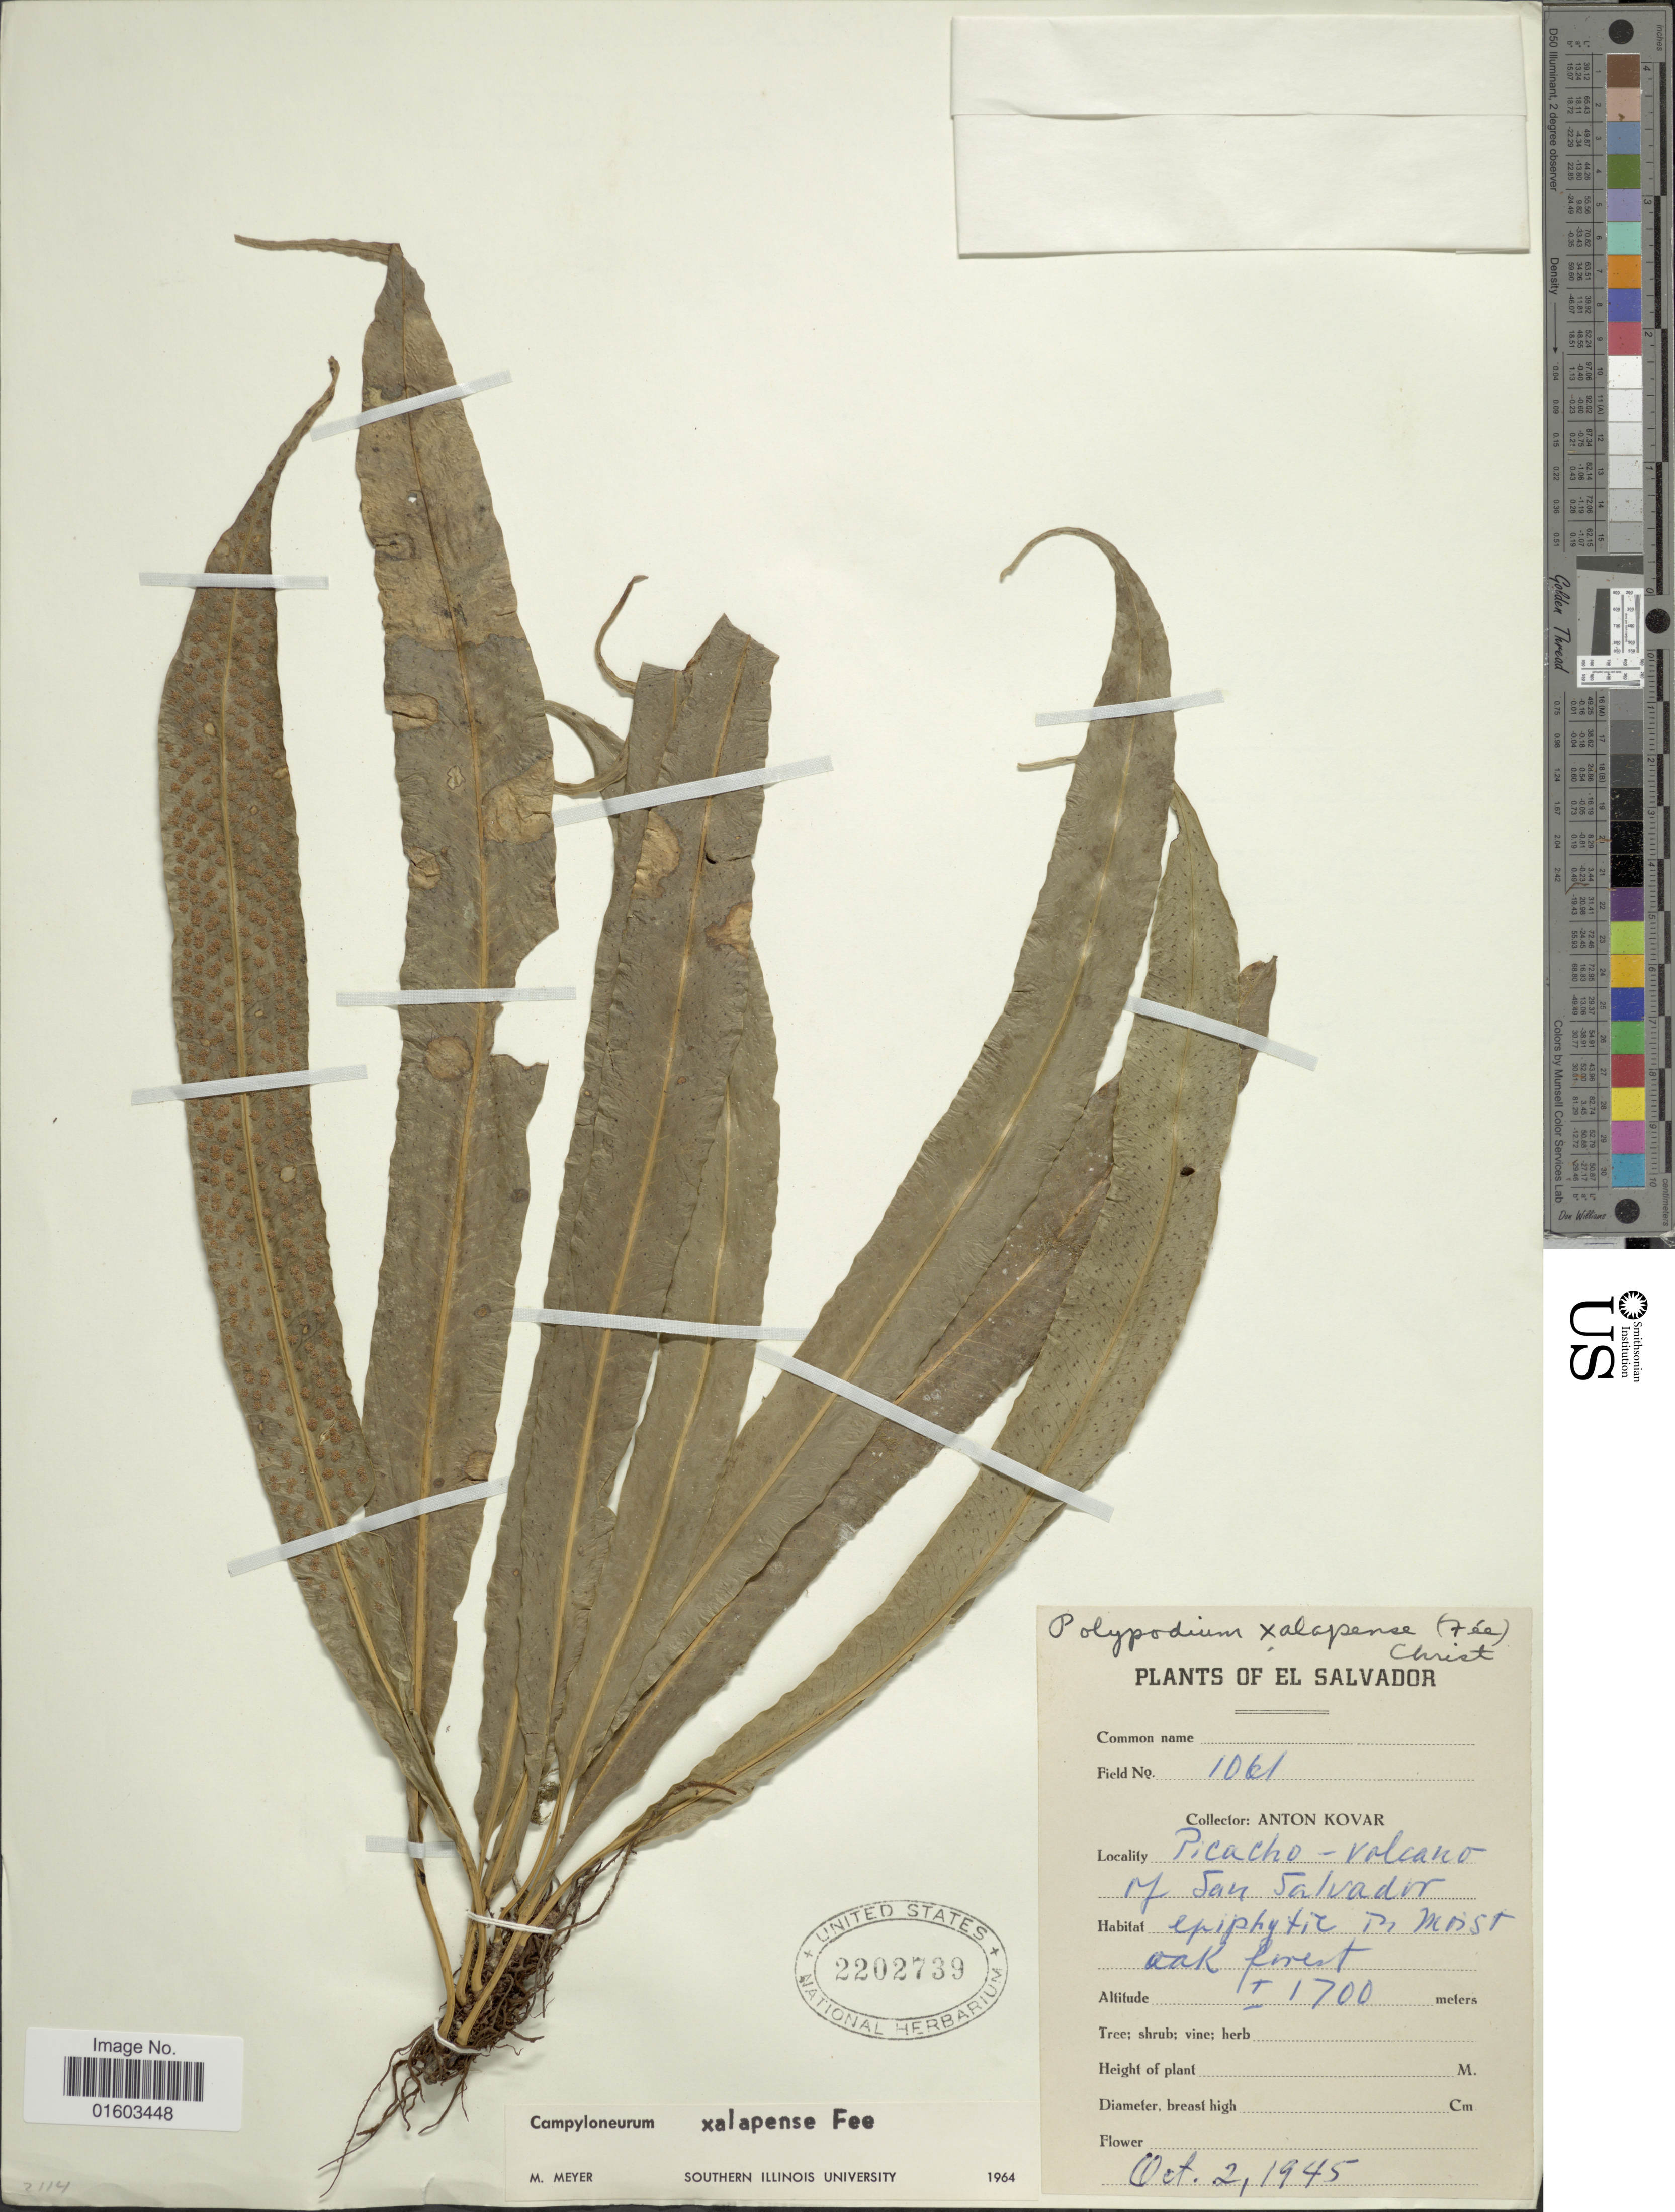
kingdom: Plantae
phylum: Tracheophyta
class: Polypodiopsida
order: Polypodiales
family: Polypodiaceae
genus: Campyloneurum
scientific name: Campyloneurum xalapense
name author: Fée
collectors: A. Kovar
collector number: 1061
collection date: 1945-10-02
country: El Salvador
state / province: San Salvador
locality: Picacho - volcano, Mt. San Salvador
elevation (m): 1700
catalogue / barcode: US 2202739